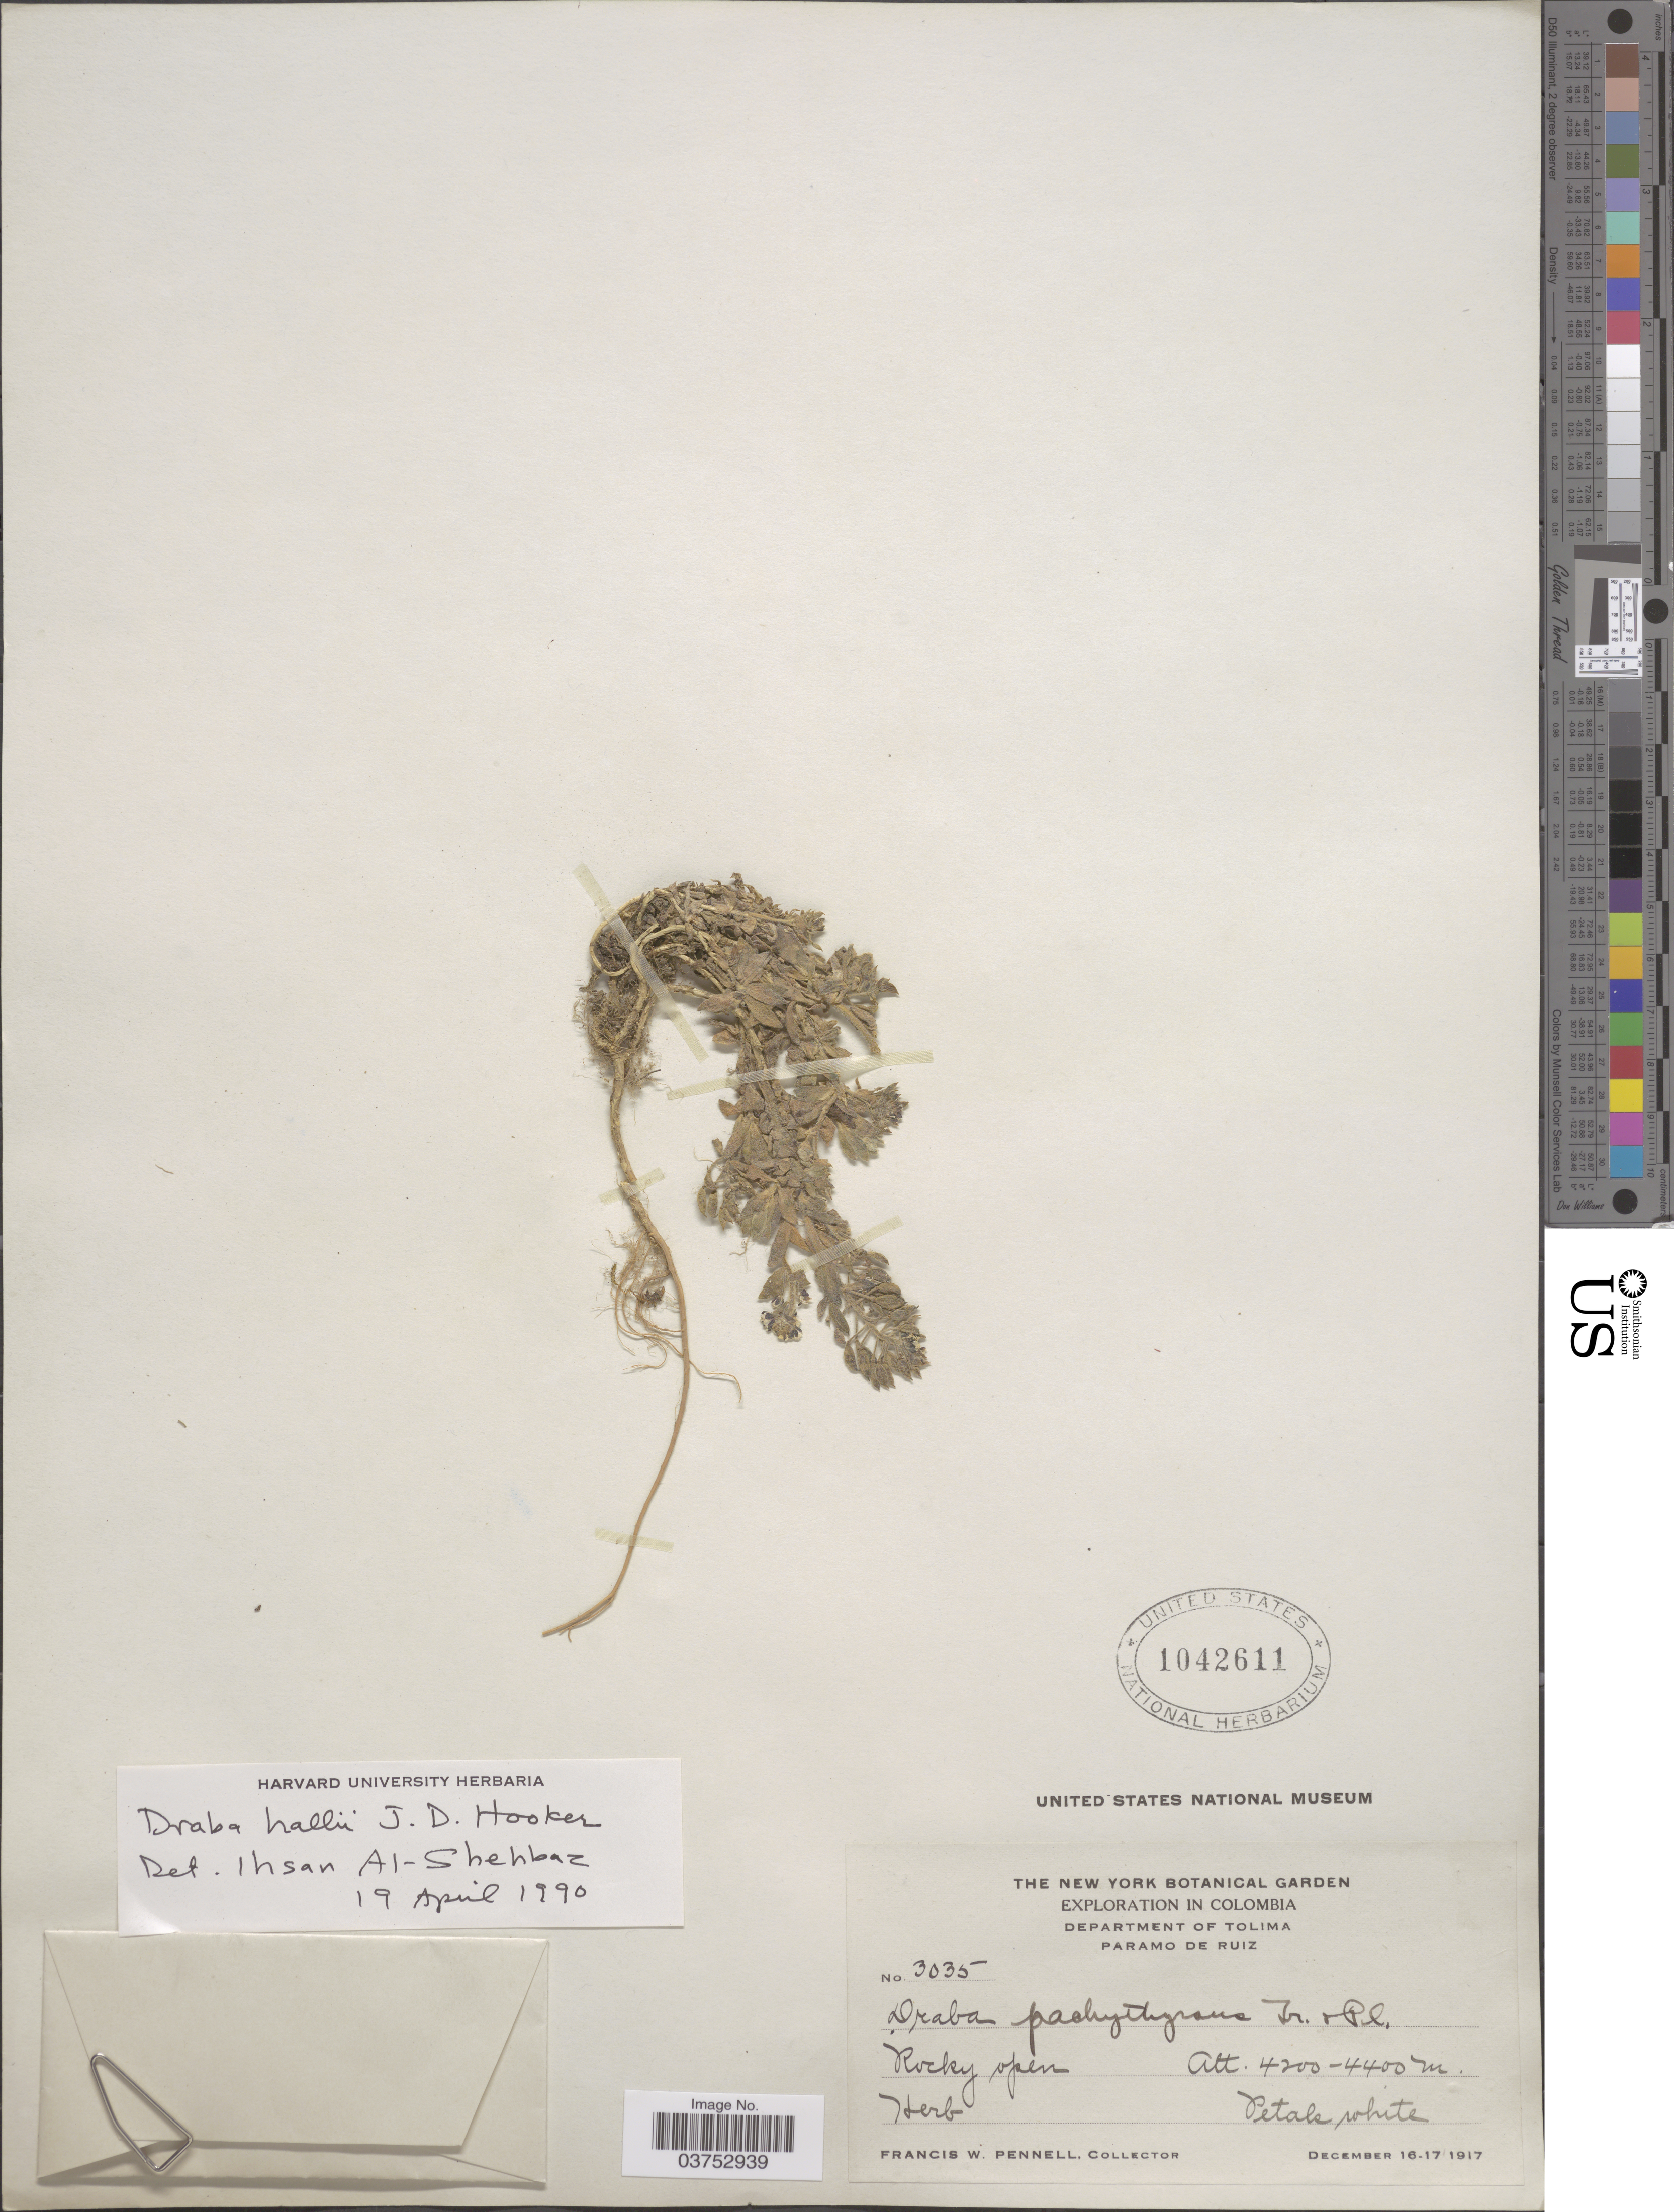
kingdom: Plantae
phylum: Tracheophyta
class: Magnoliopsida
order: Brassicales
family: Brassicaceae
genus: Draba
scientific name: Draba hallii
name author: (A. Gray) Hook. f.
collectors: F. W. Pennell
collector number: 3035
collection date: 1917-12-16/1917-12-17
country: Colombia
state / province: Tolima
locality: Department of Tolima. Paramo de Ruiz.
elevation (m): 4200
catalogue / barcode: US 1042611